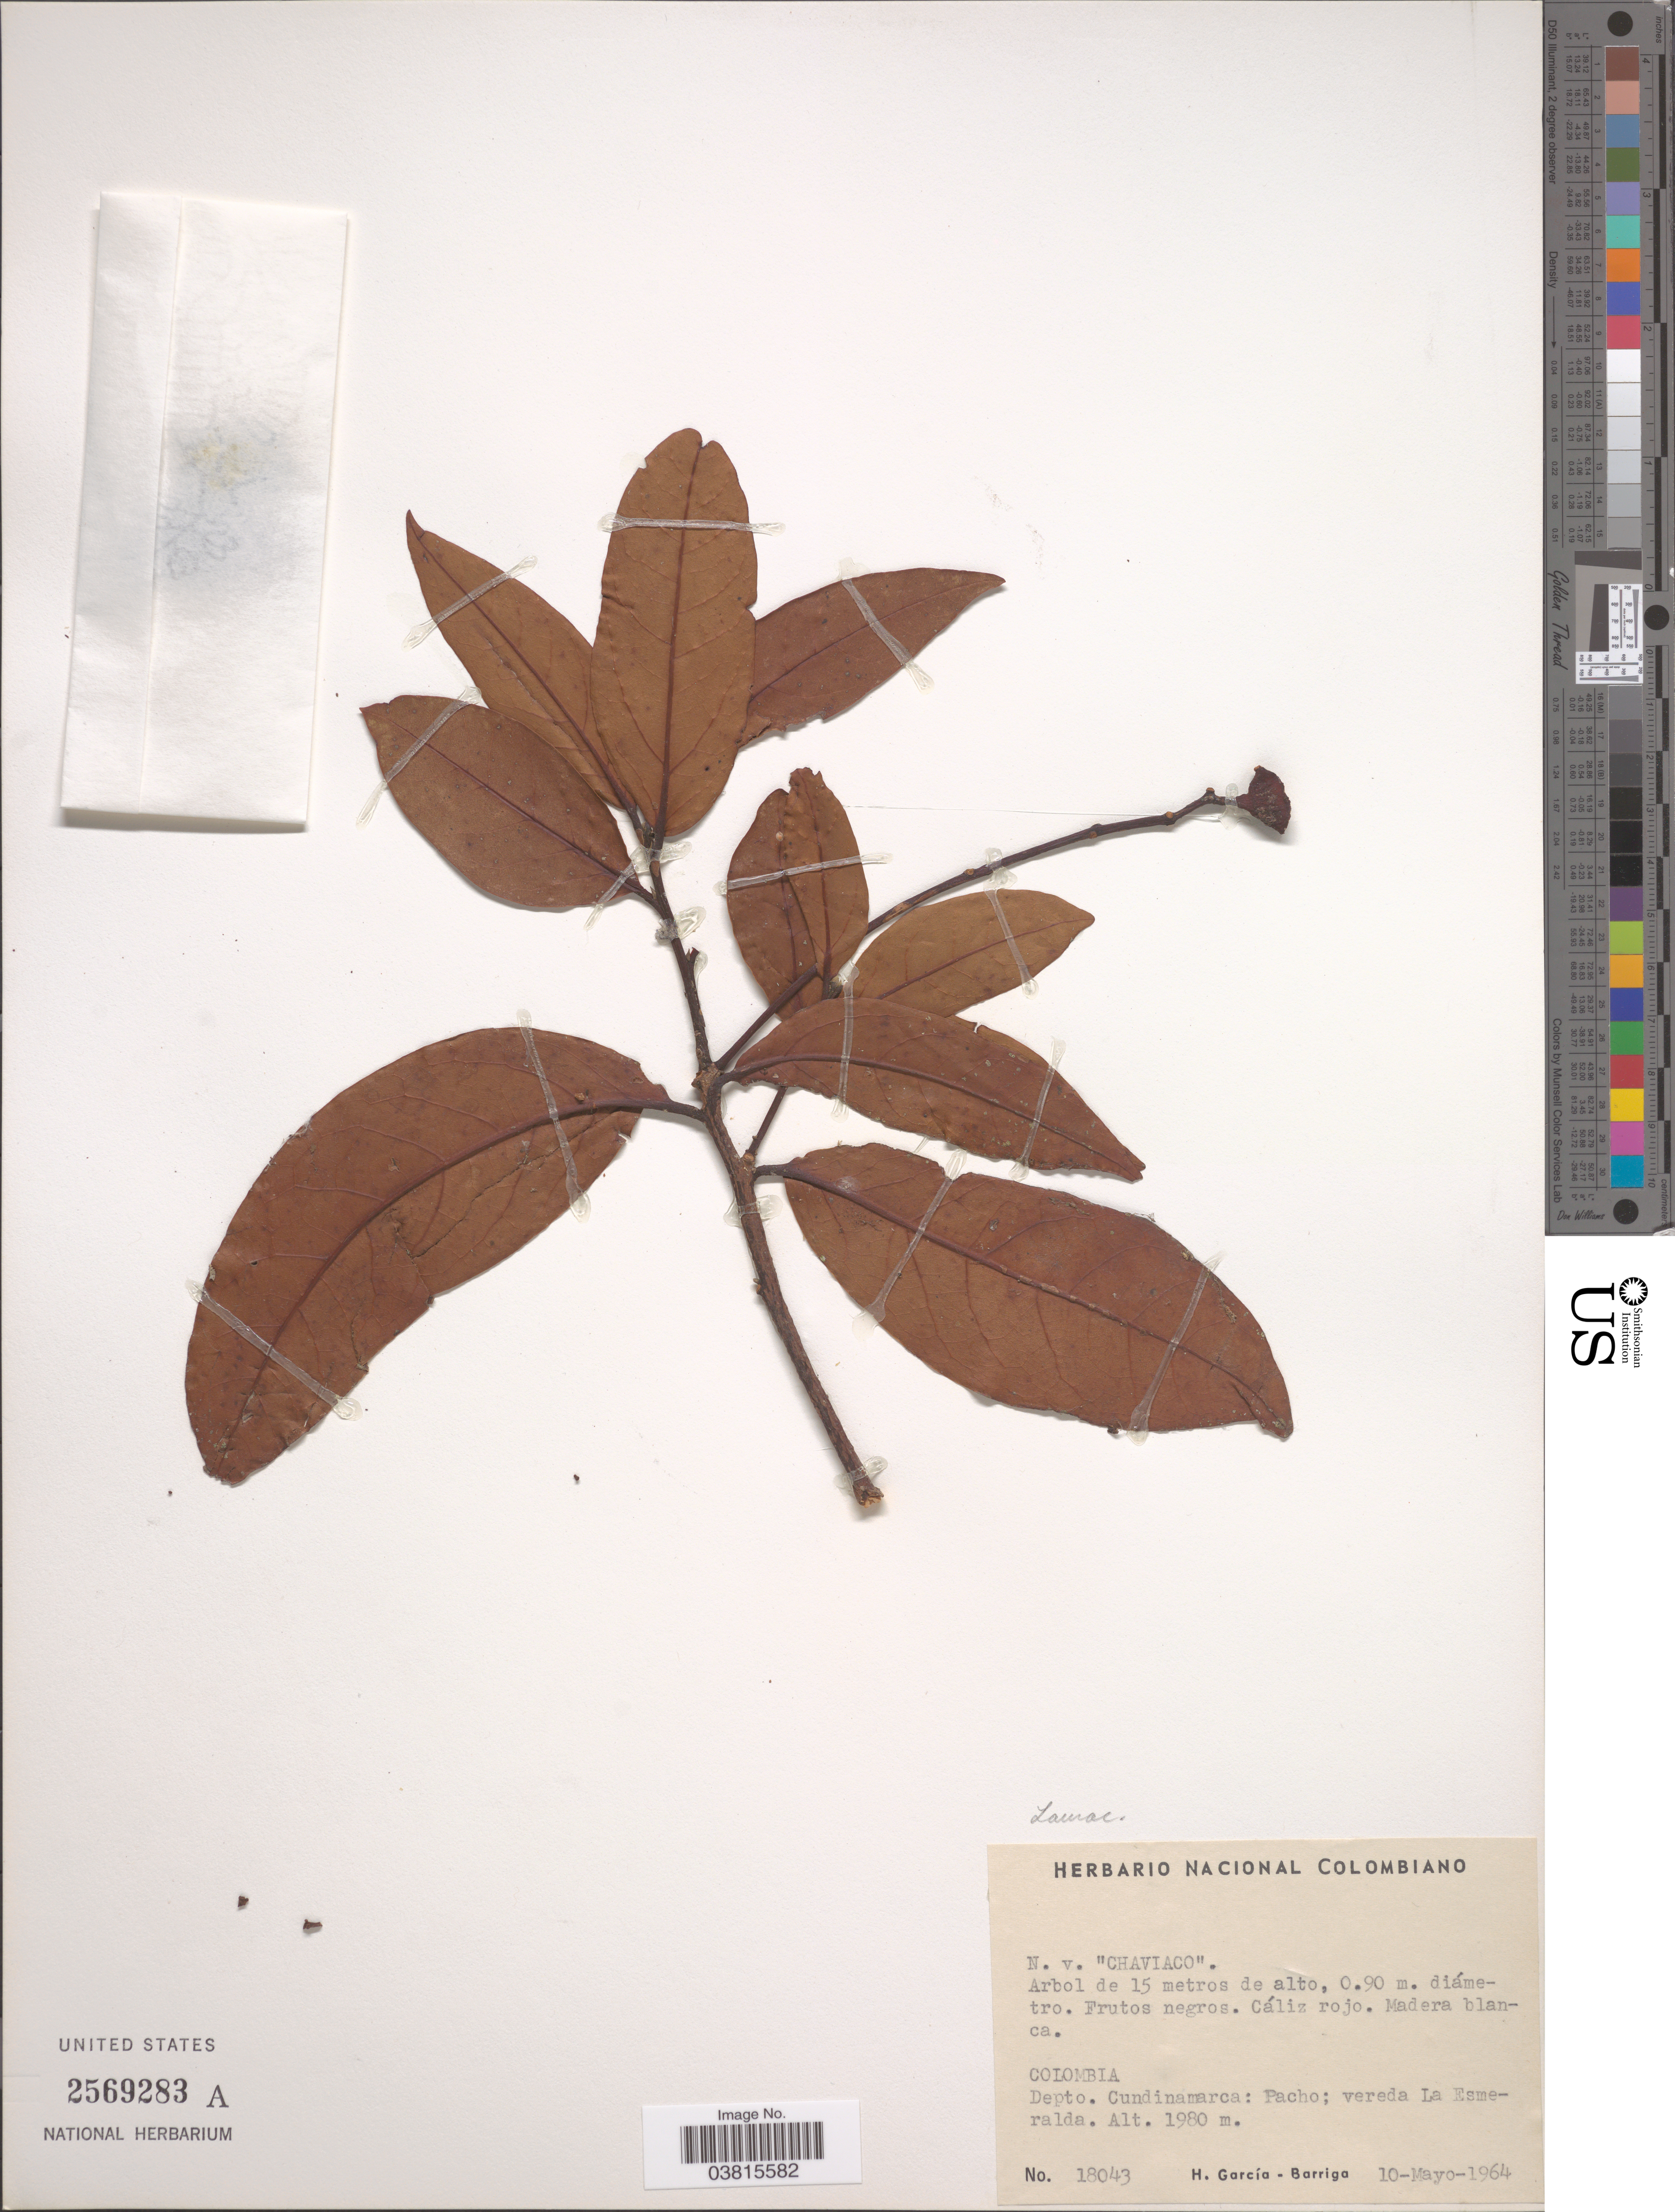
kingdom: Plantae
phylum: Tracheophyta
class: Magnoliopsida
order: Laurales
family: Lauraceae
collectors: H. García Barriga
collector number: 18043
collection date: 1964-05-10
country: Colombia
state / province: Cundinamarca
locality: Depto. Cundinamarca: Pacho; vereda La Esmeralda.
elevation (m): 1980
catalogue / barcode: US 2569283A